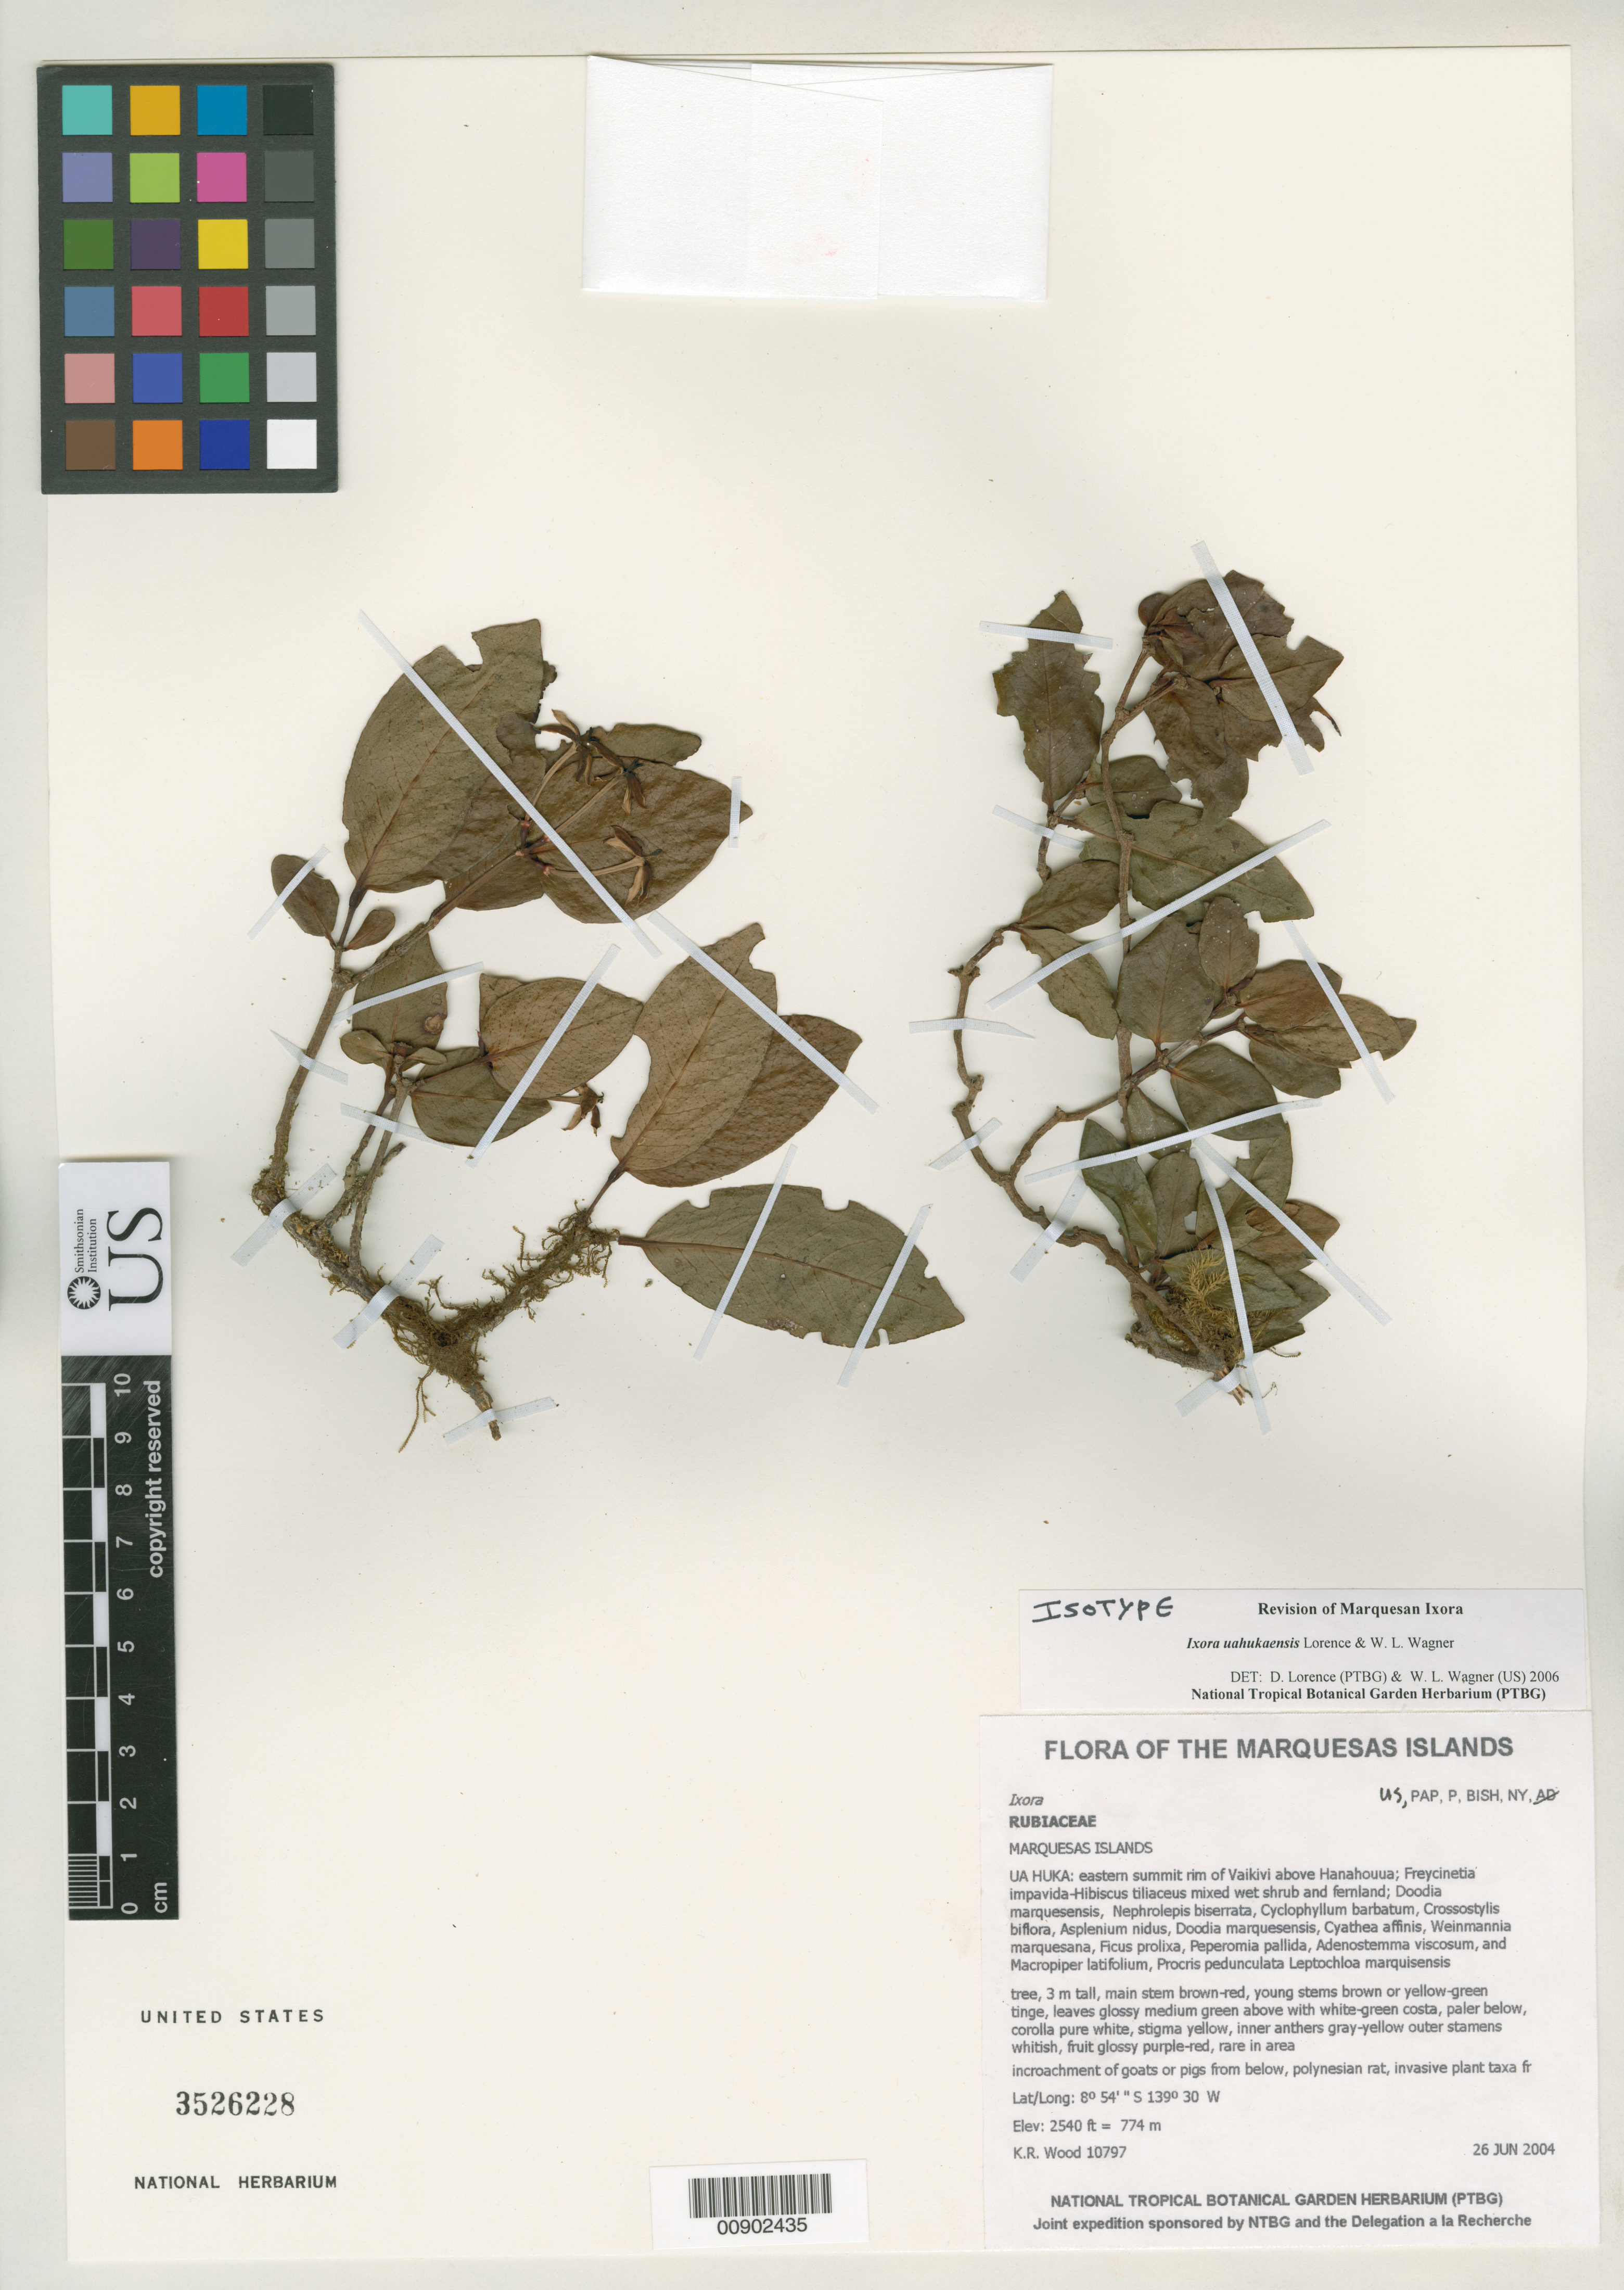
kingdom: Plantae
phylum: Tracheophyta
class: Magnoliopsida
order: Gentianales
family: Rubiaceae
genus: Ixora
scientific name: Ixora uahukaensis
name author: Lorence & W.L. Wagner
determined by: Lorence, David H.; Wagner, W. L.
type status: Isotype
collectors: K. R. Wood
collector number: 10797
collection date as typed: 26 Jun 2004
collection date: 2004-06-26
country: French Polynesia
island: Ua Huka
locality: Ua Huka: eastern summit rim of Vaikivi above Hanahouua.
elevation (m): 774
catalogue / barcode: US 3526228